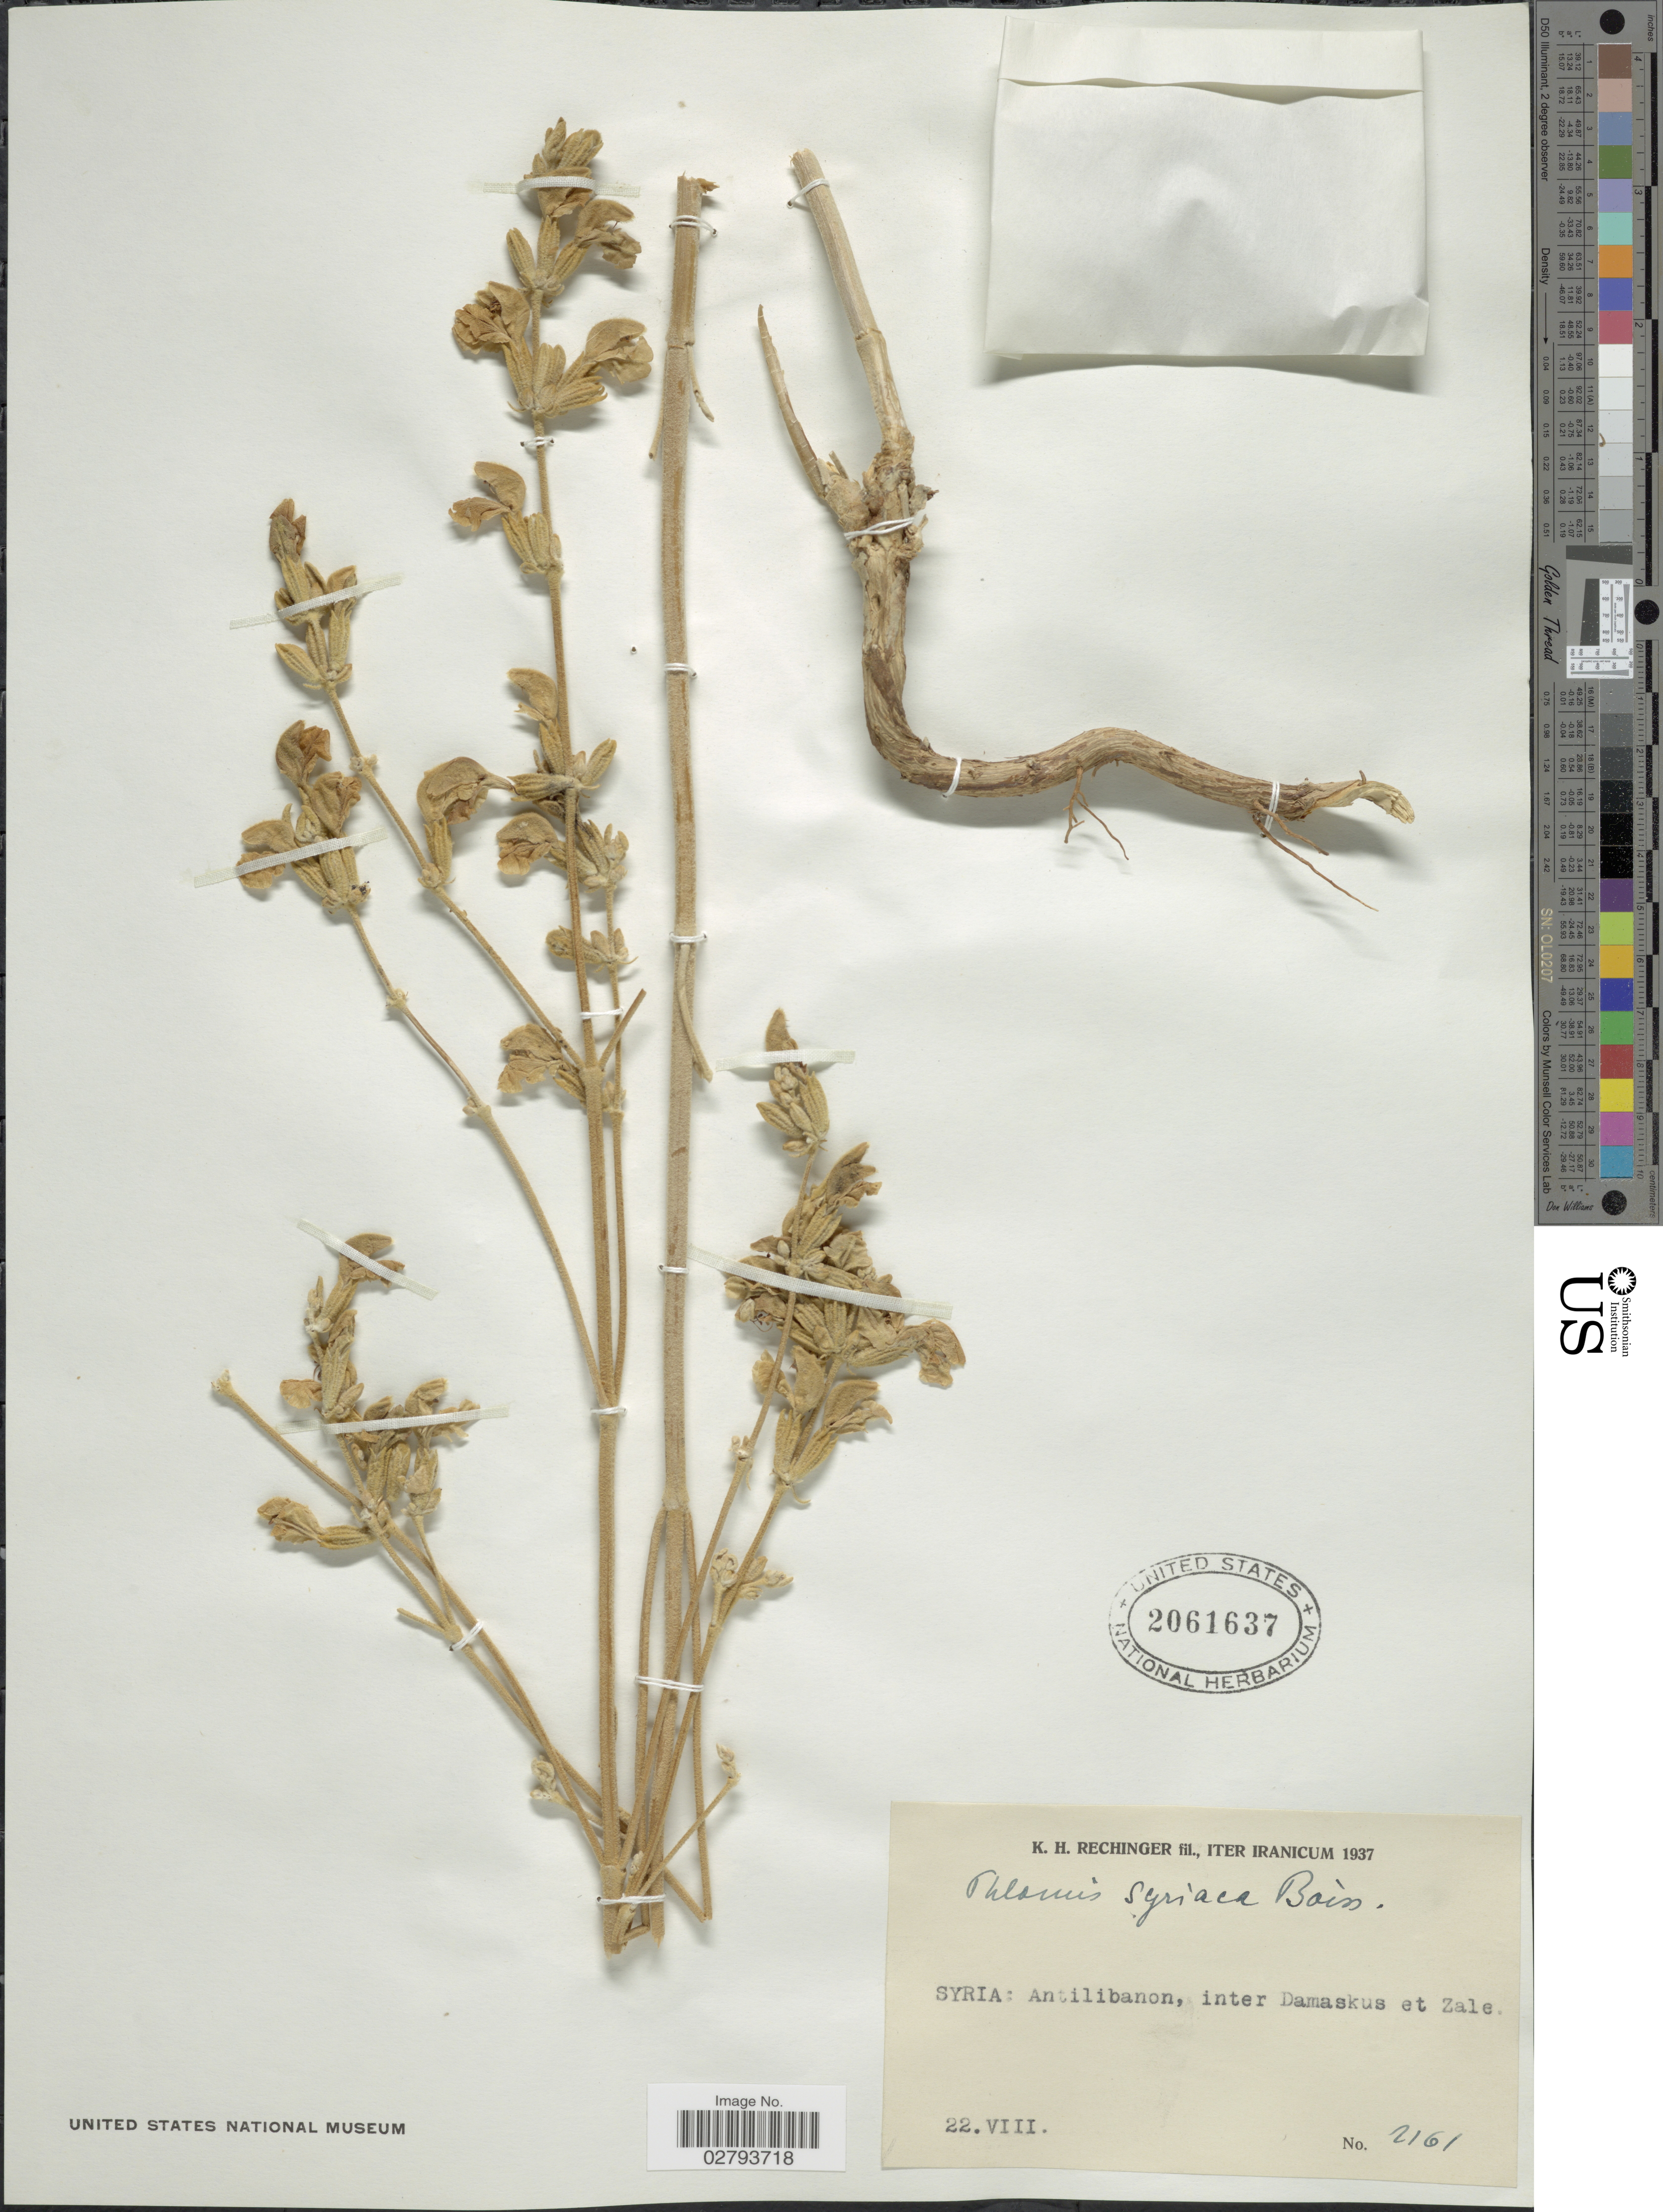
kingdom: Plantae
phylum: Tracheophyta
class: Magnoliopsida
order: Lamiales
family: Lamiaceae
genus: Phlomis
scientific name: Phlomis nissolii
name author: L.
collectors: K. H. Rechinger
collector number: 21611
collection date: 1937-08-22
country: Syria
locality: Antilibanon, inter Damaskus et Zale.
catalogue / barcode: US 2061637